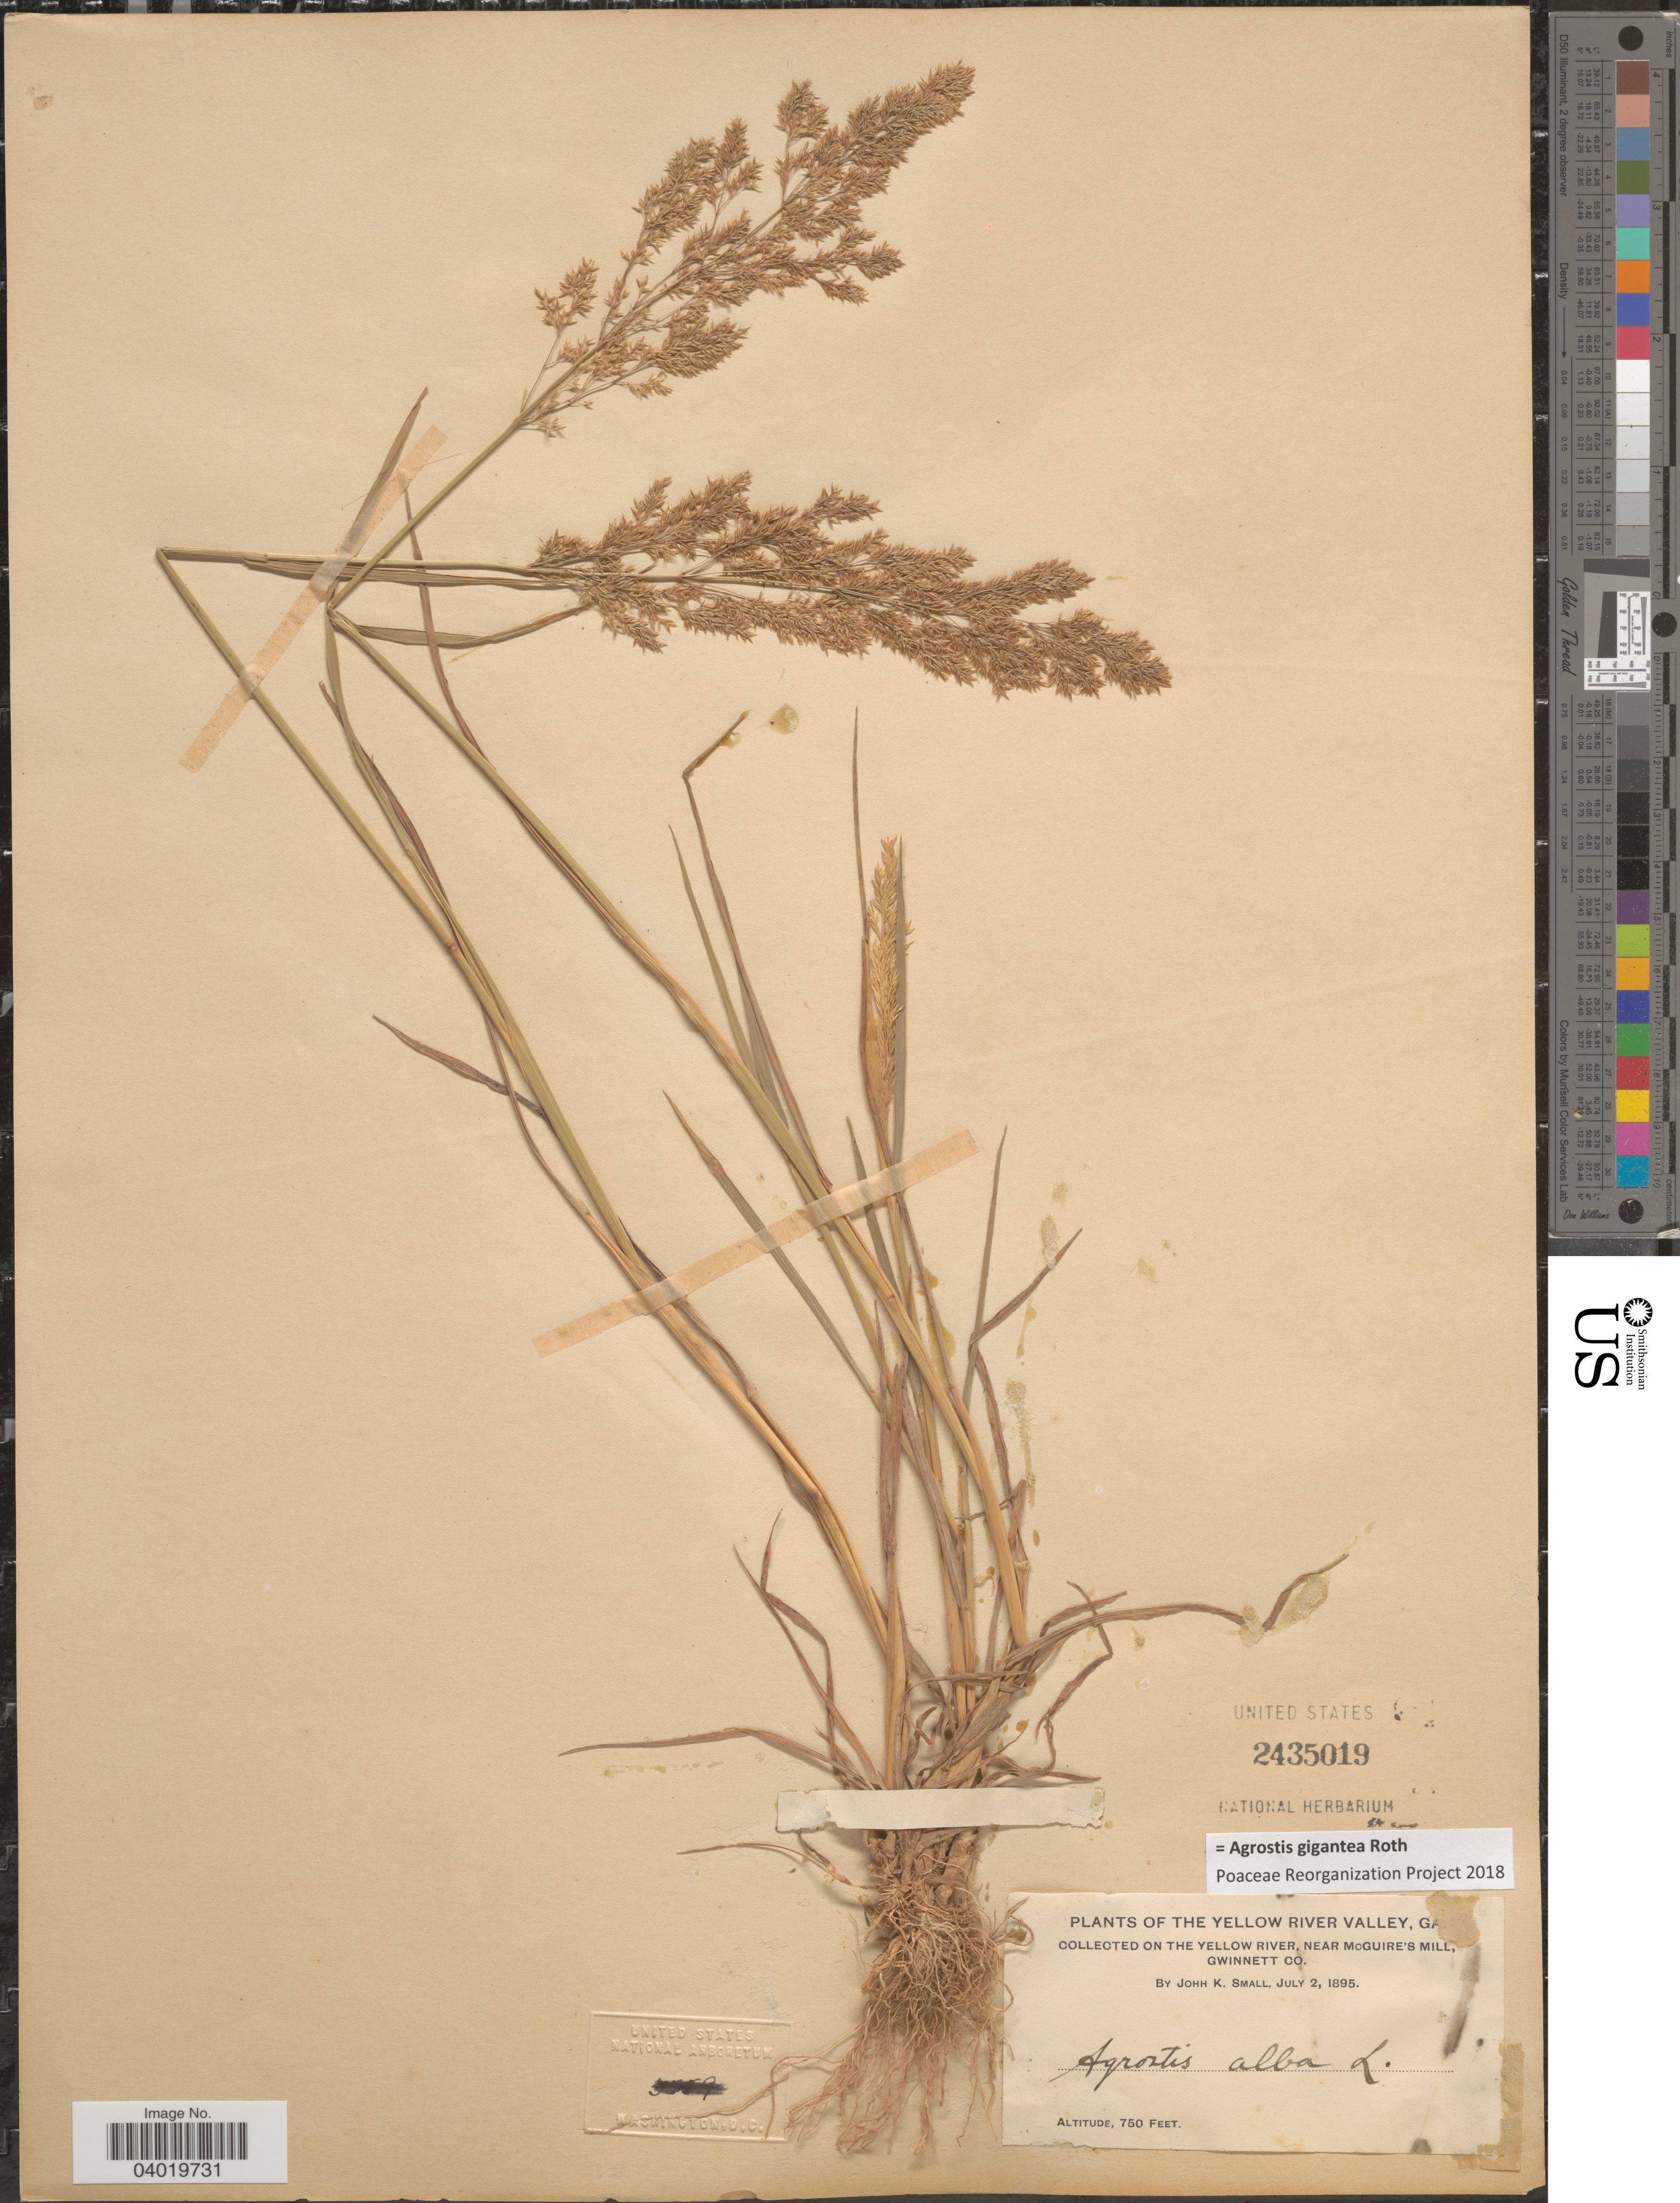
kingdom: Plantae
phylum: Tracheophyta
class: Liliopsida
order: Poales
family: Poaceae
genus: Agrostis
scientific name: Agrostis gigantea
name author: Roth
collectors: J. K. Small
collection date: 1895-07-02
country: United States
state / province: Georgia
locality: The Yellow River Valley. On the Yellow River, near McGuire's Mill, Gwinnett Co.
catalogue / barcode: US 2435019